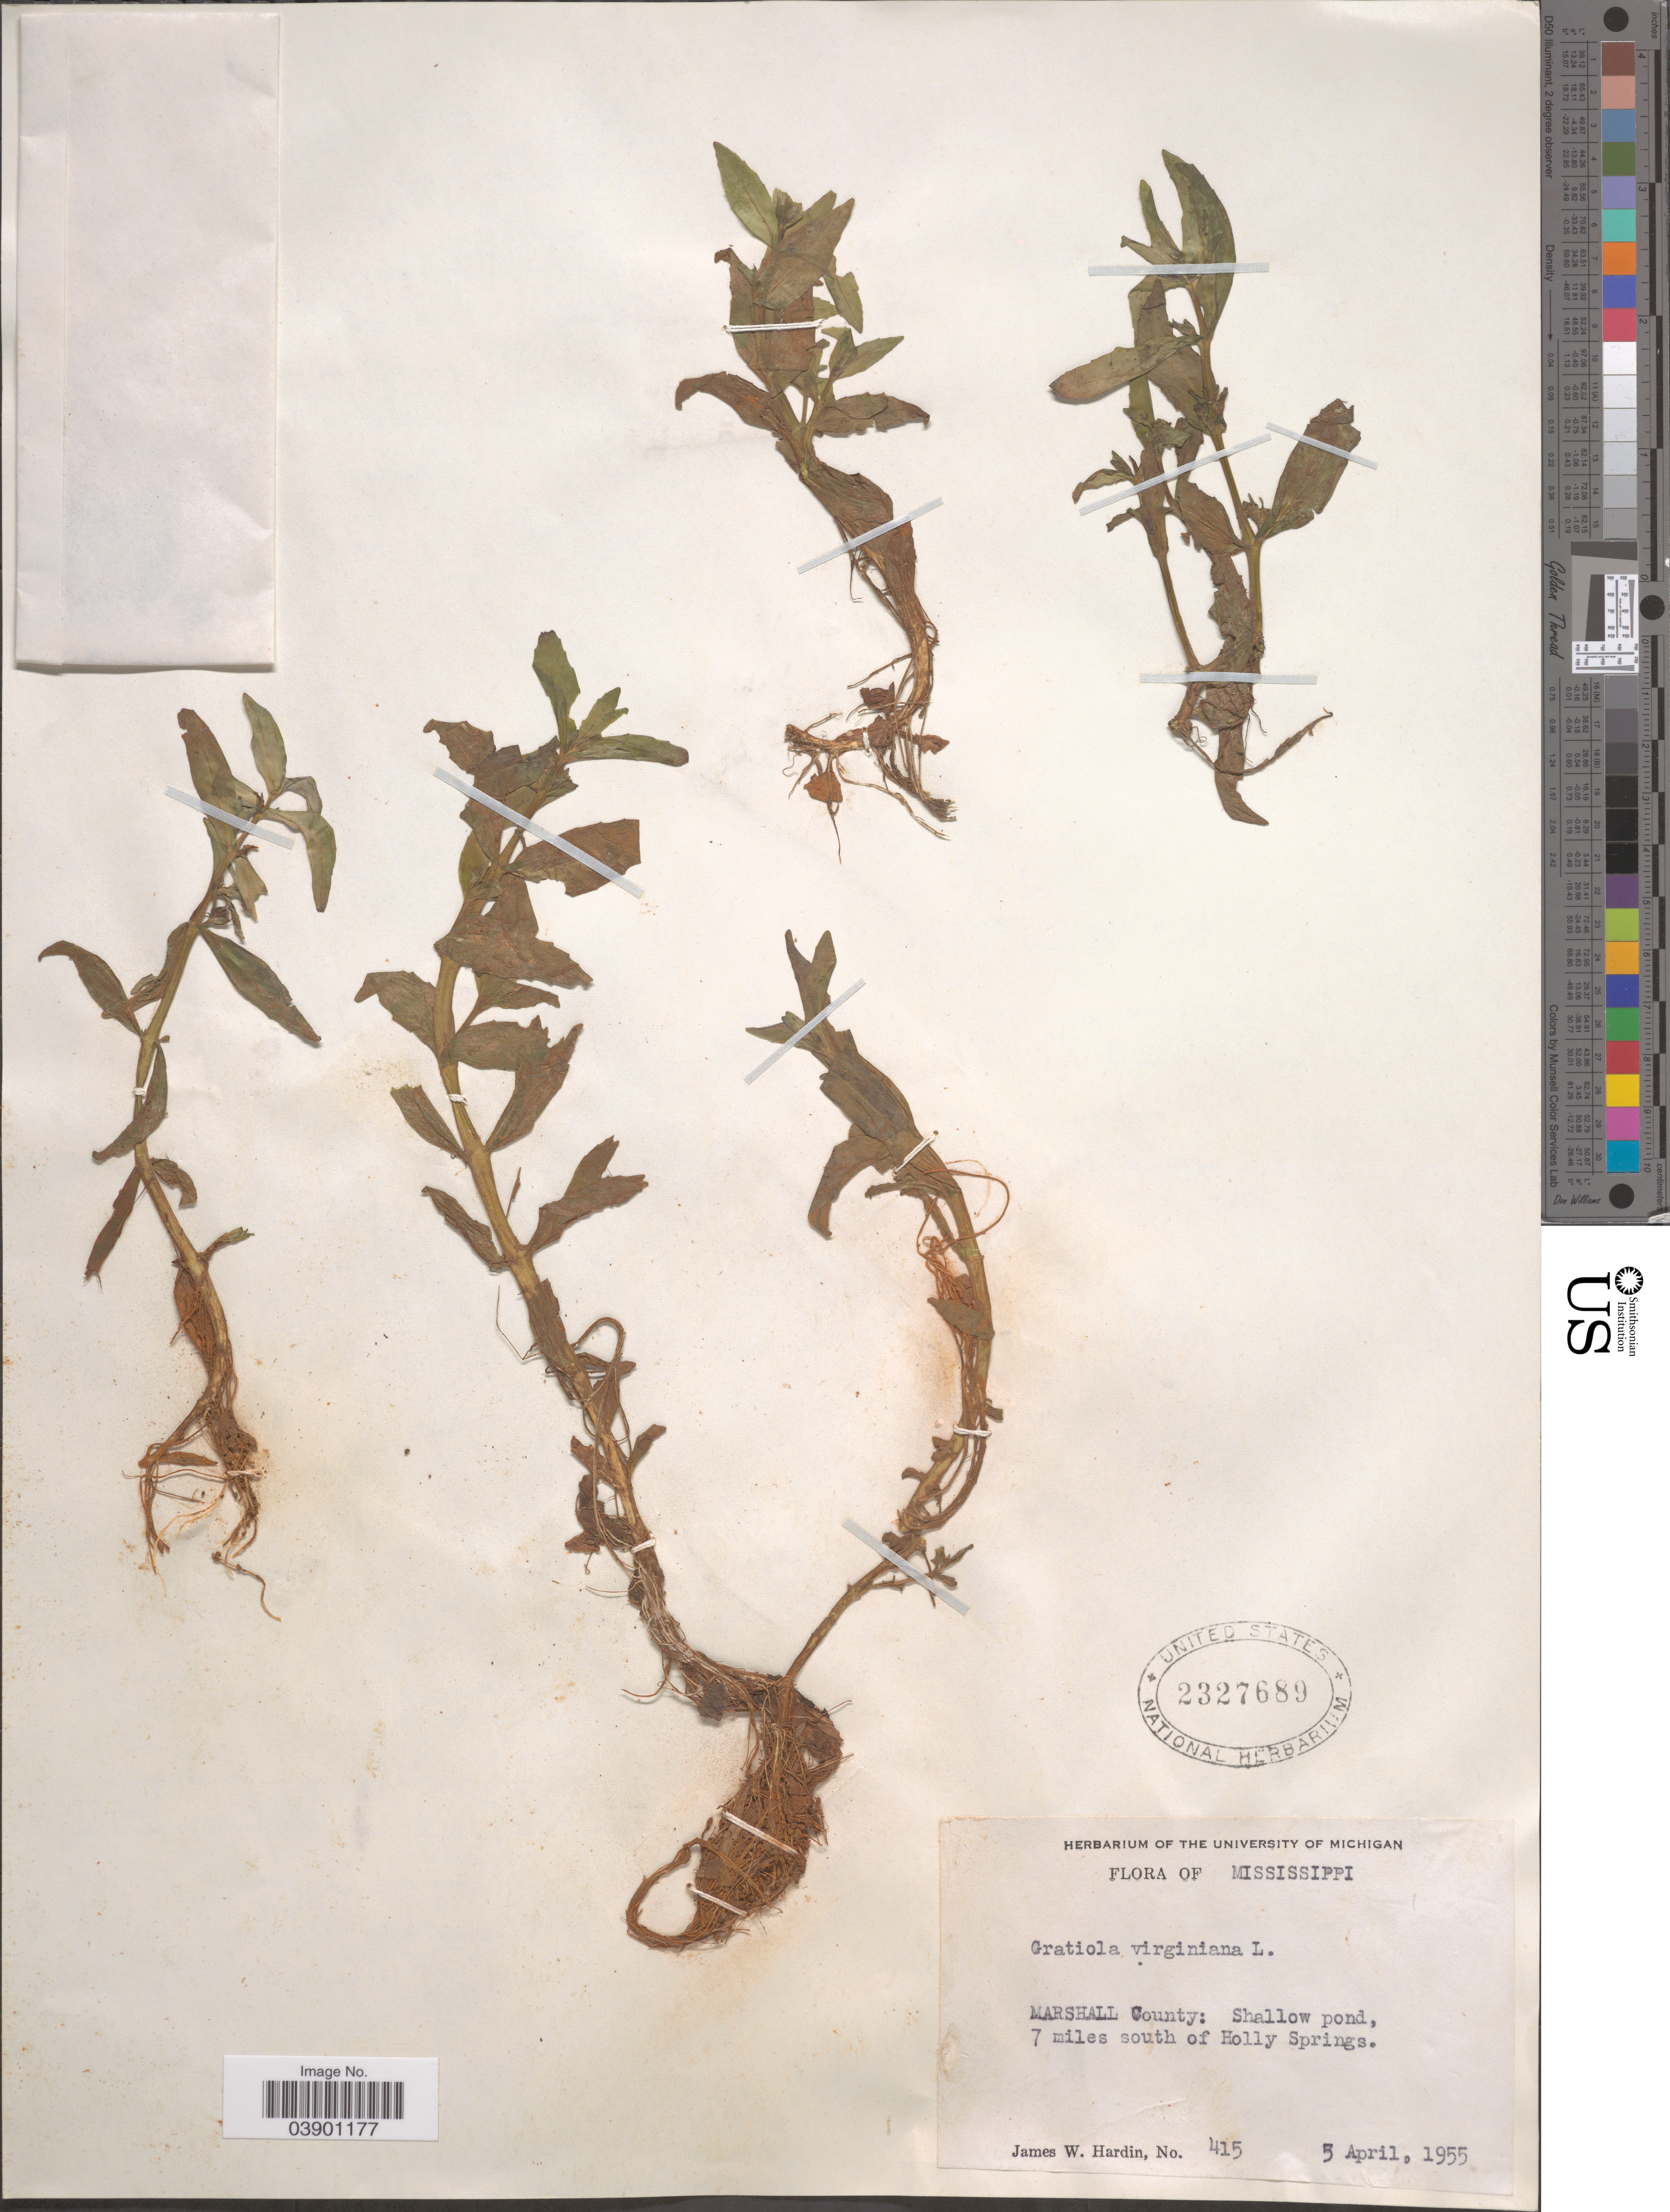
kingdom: Plantae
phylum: Tracheophyta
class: Magnoliopsida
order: Lamiales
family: Plantaginaceae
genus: Gratiola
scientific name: Gratiola virginiana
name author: L.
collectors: J. W. Hardin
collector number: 415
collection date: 1955-04-05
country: United States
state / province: Mississippi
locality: Marshall County: Shallow pond, 7 miles south of Holly Springs.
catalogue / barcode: US 2327689